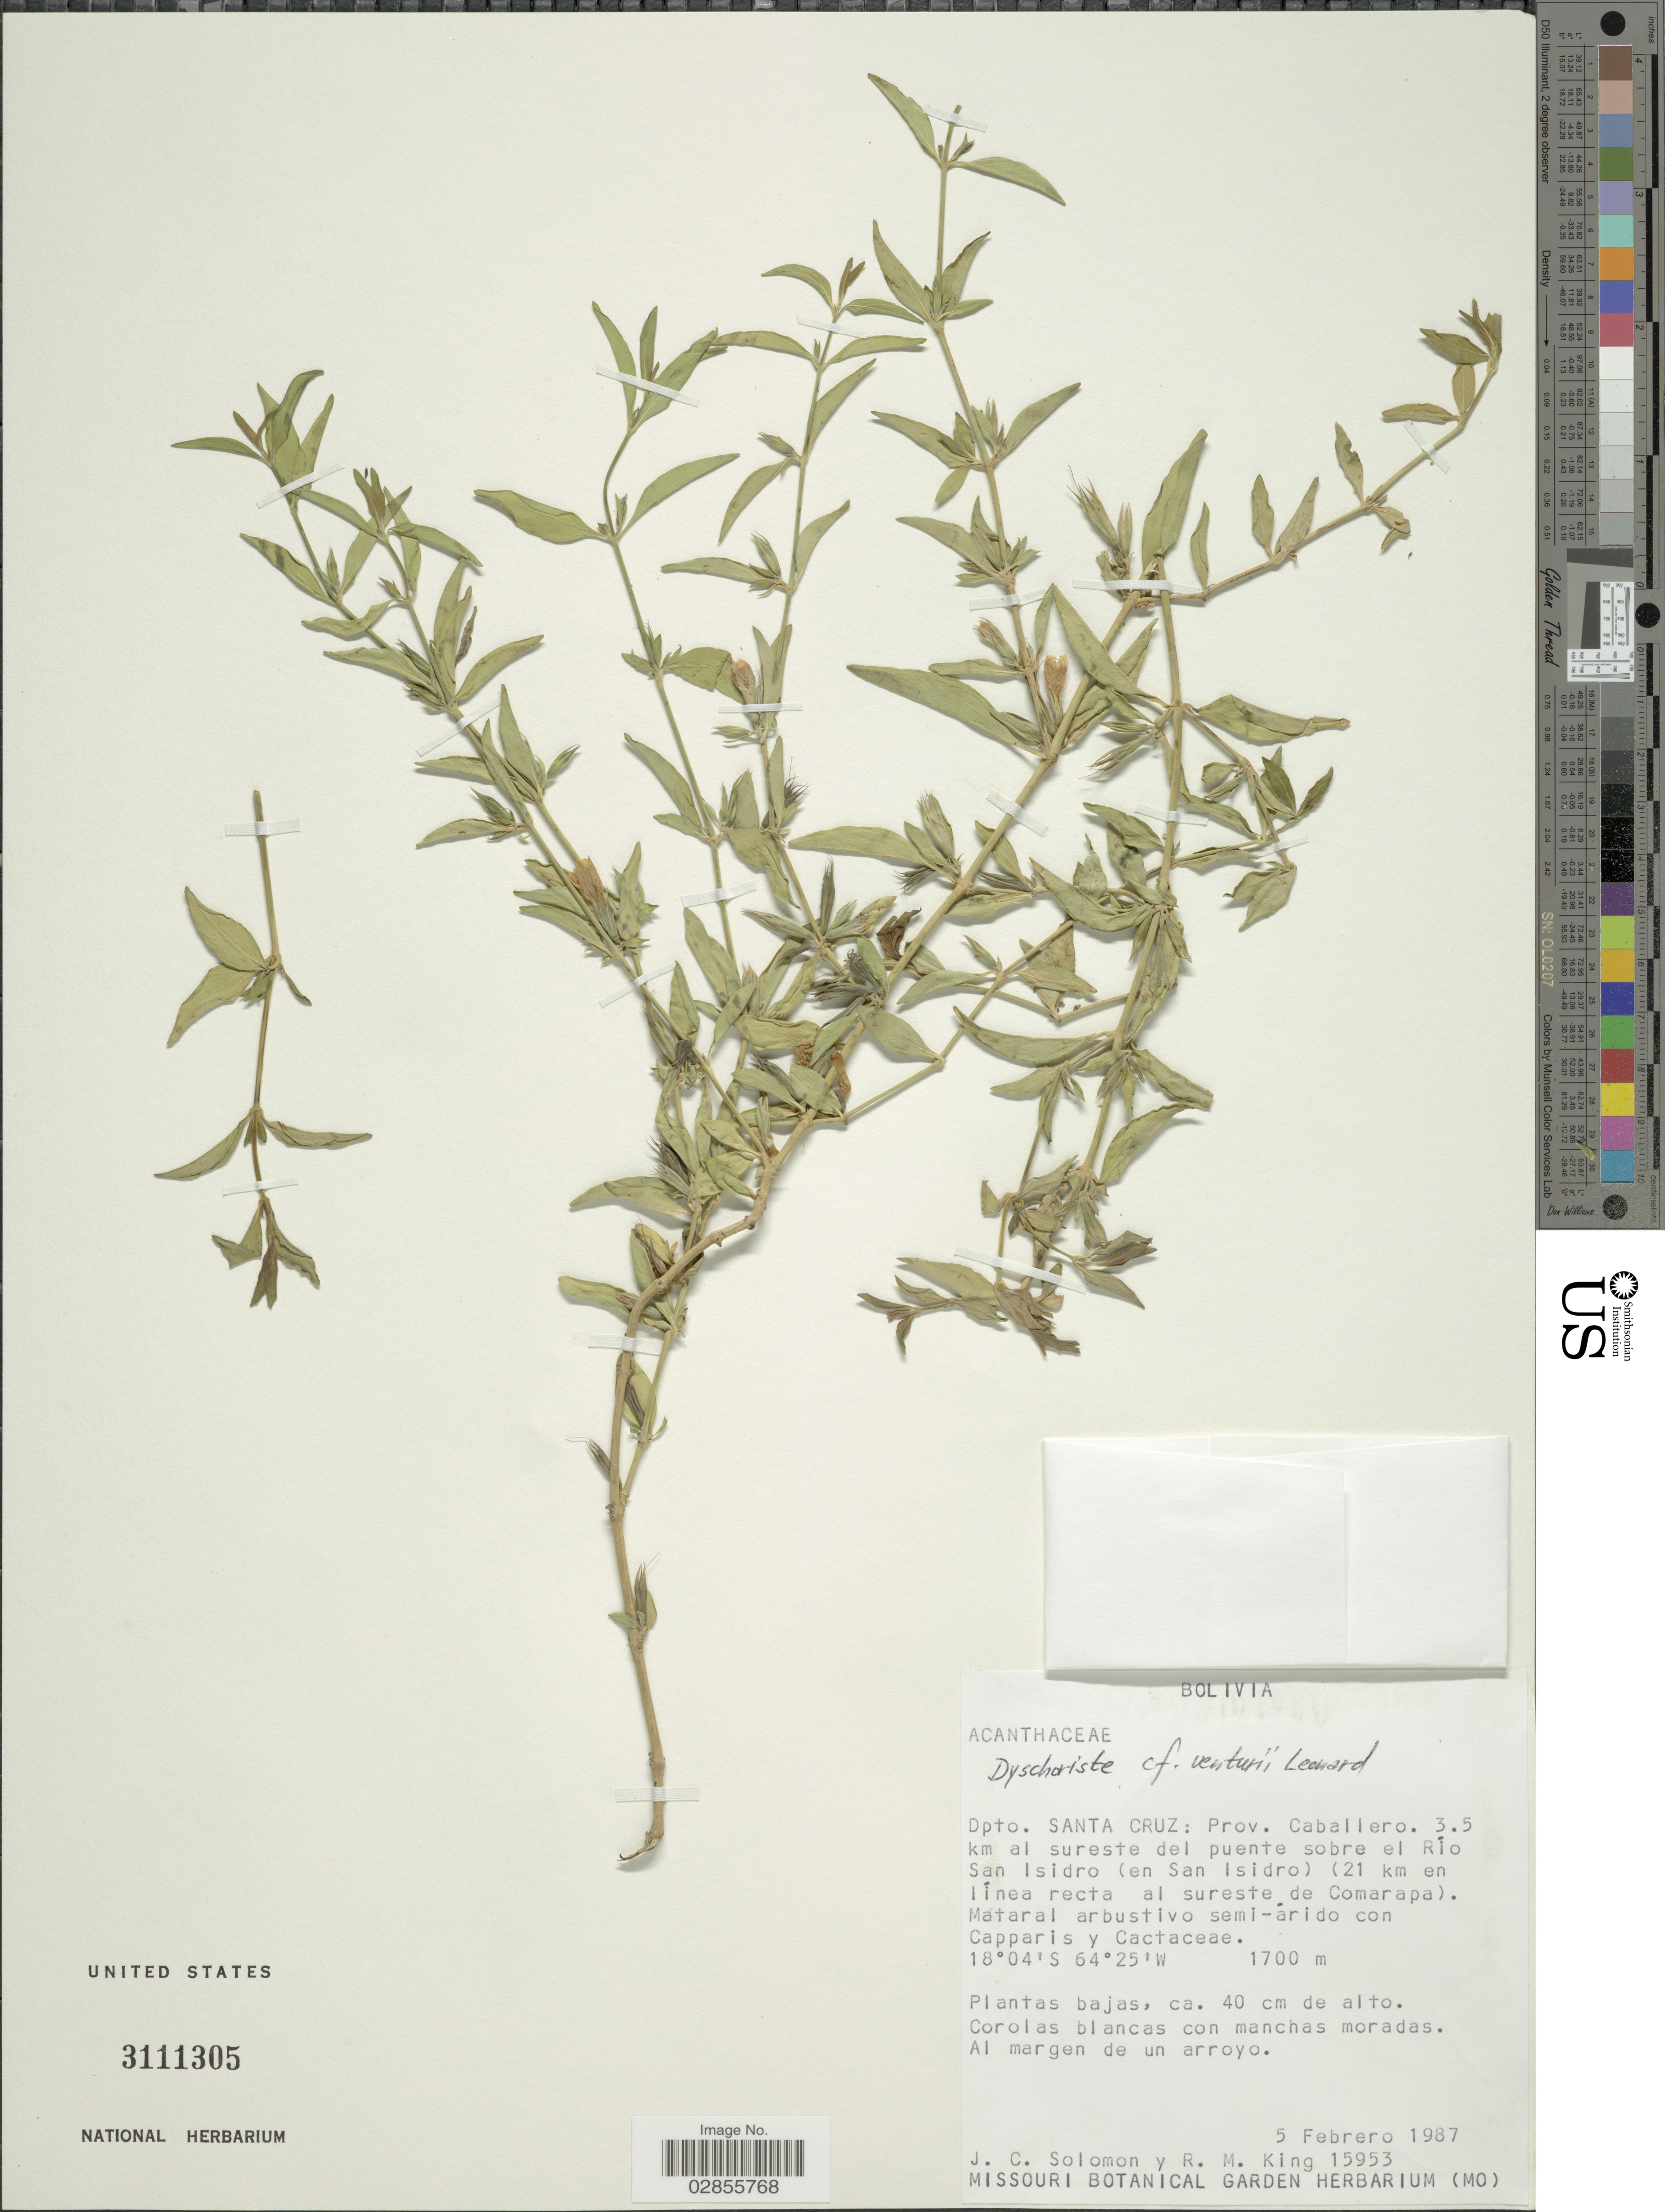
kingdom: Plantae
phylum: Tracheophyta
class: Magnoliopsida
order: Lamiales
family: Acanthaceae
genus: Dyschoriste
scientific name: Dyschoriste venturii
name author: Leonard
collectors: J. C. Solomon & R. M. King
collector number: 15953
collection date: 1987-02-05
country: Bolivia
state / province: Santa Cruz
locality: Dpto. Santa Cruz: Prov. Caballero. 3.5 km al sureste del puente sobre el Río San Isidro (en San Isidro) (21 km en línea recta al sureste de Comarapa).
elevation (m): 1700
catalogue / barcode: US 3111305